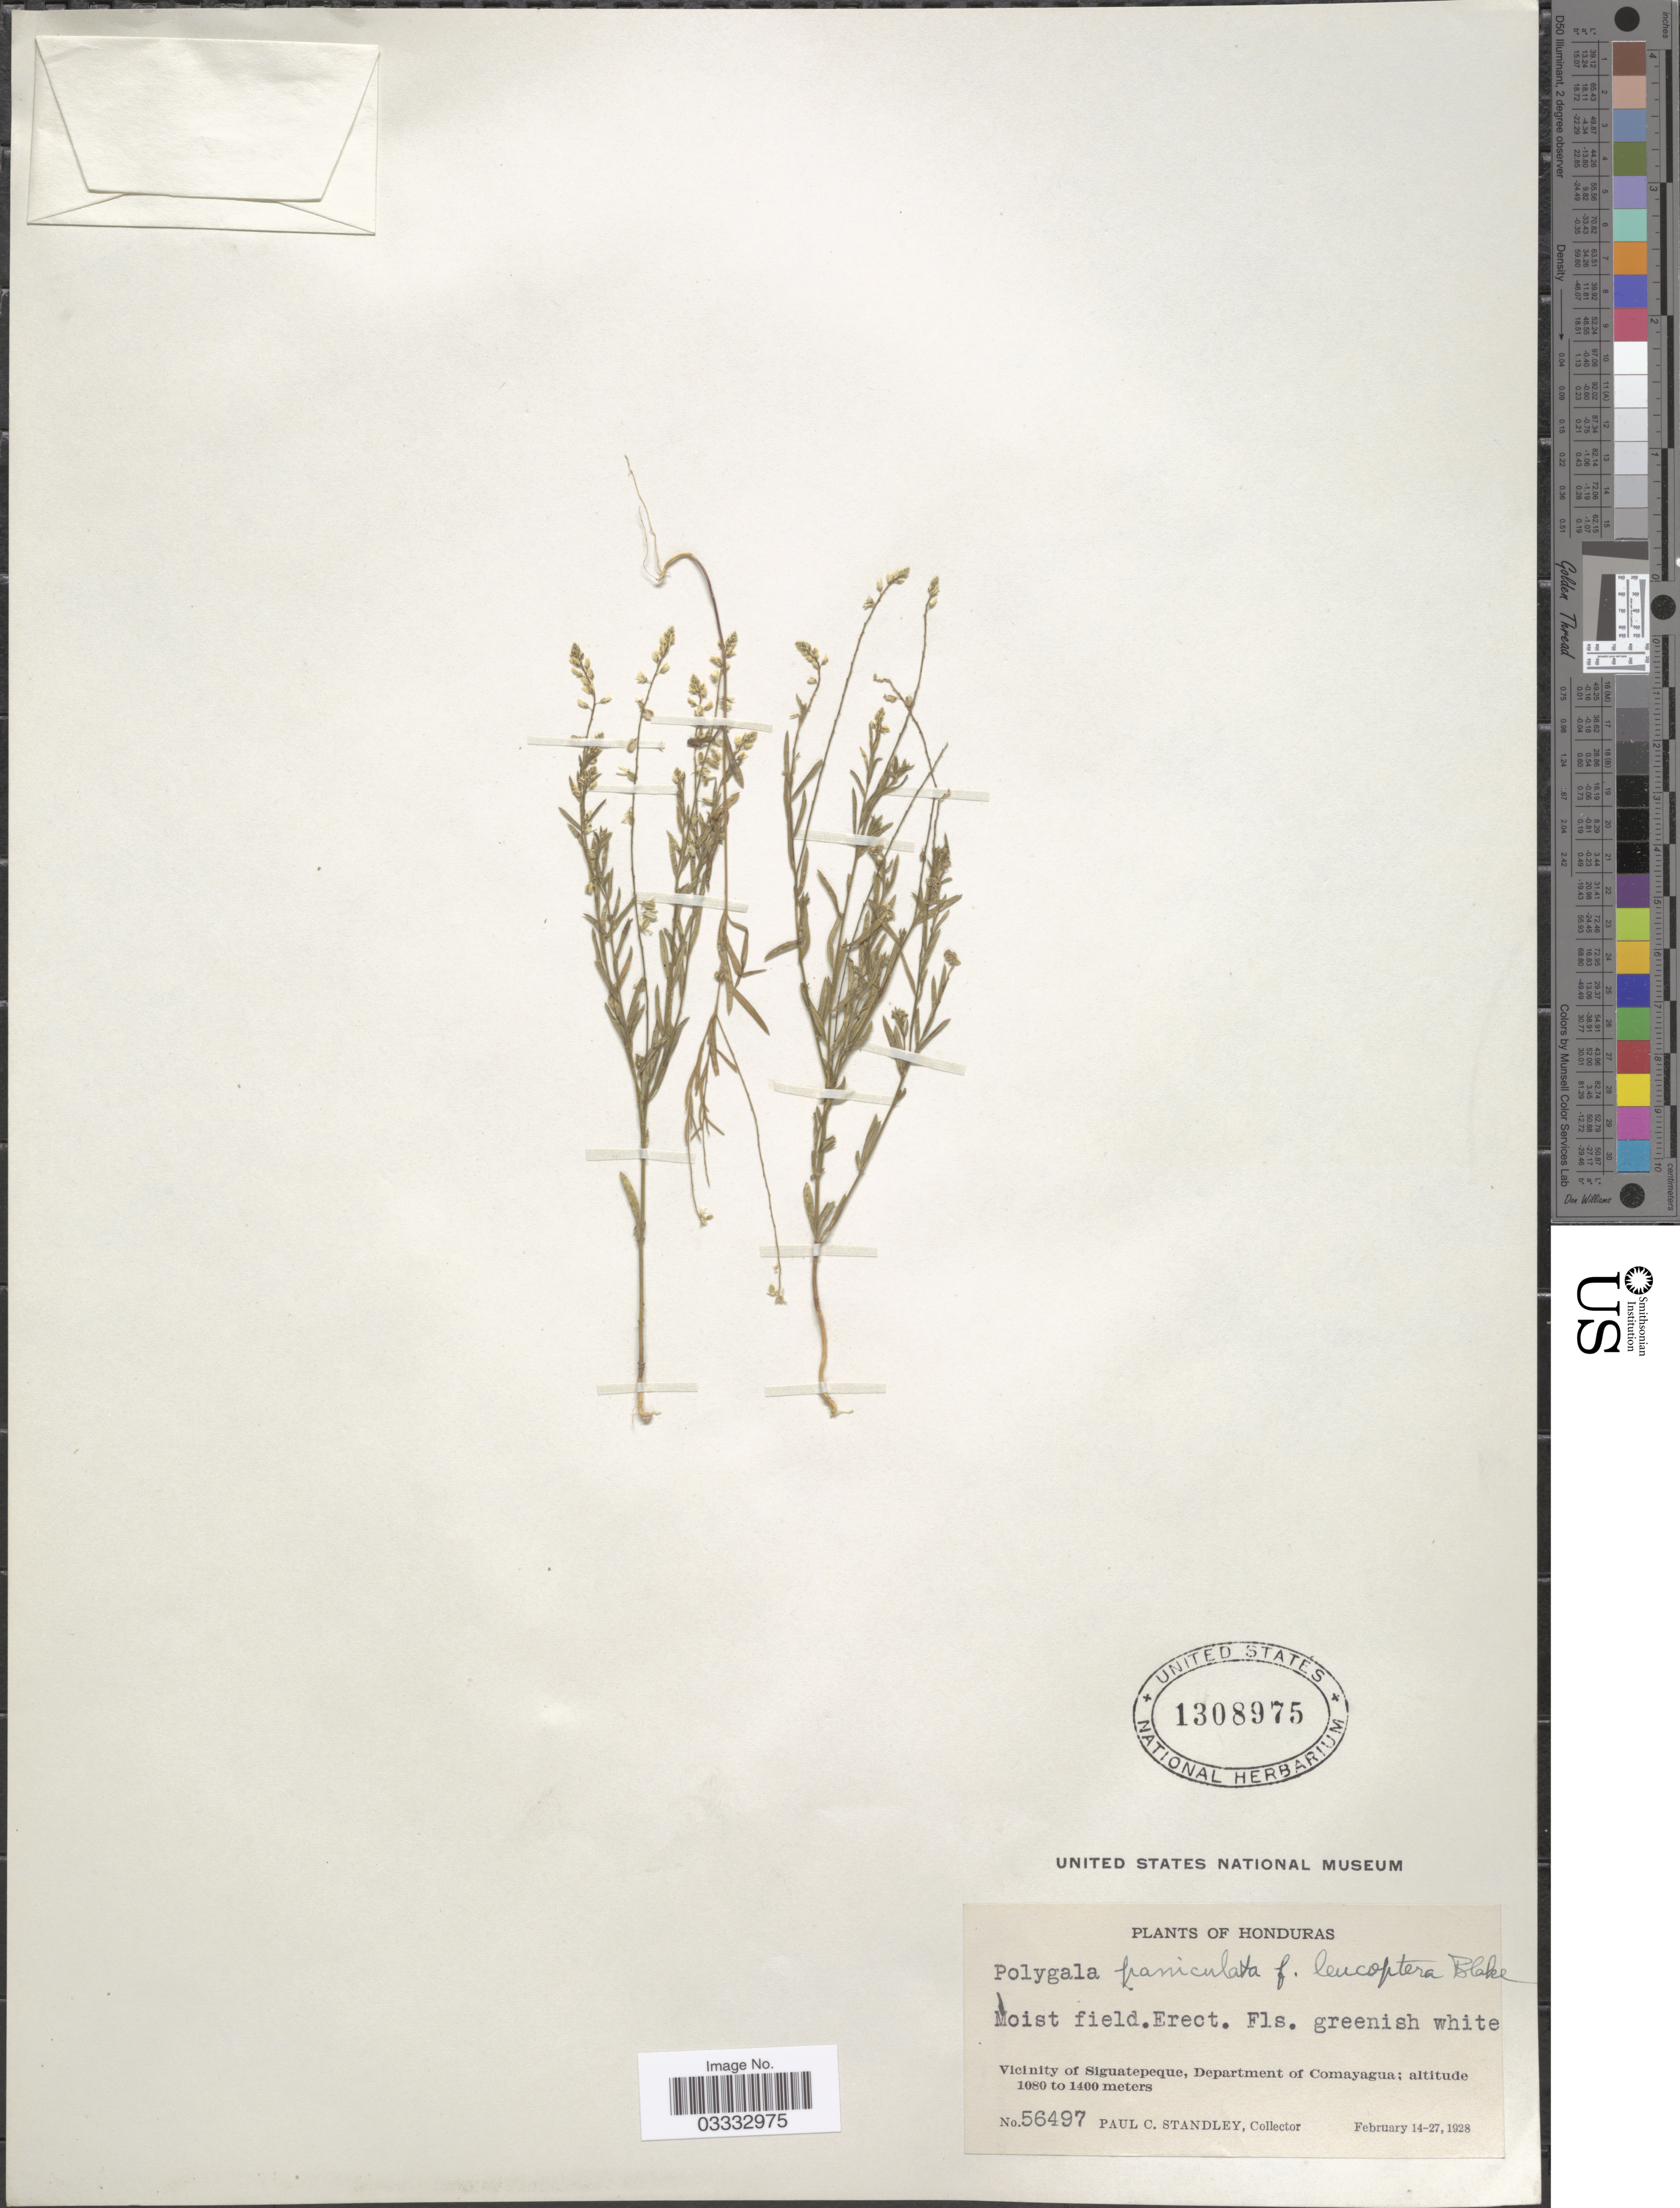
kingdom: Plantae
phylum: Tracheophyta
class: Magnoliopsida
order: Fabales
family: Polygalaceae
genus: Polygala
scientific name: Polygala paniculata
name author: L.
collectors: P. C. Standley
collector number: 56497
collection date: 1928-02-14/1928-02-27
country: Honduras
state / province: Comayagua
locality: Vicinity of Siguatepeque, Department of Comayagua.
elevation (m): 1080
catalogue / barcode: US 1308975